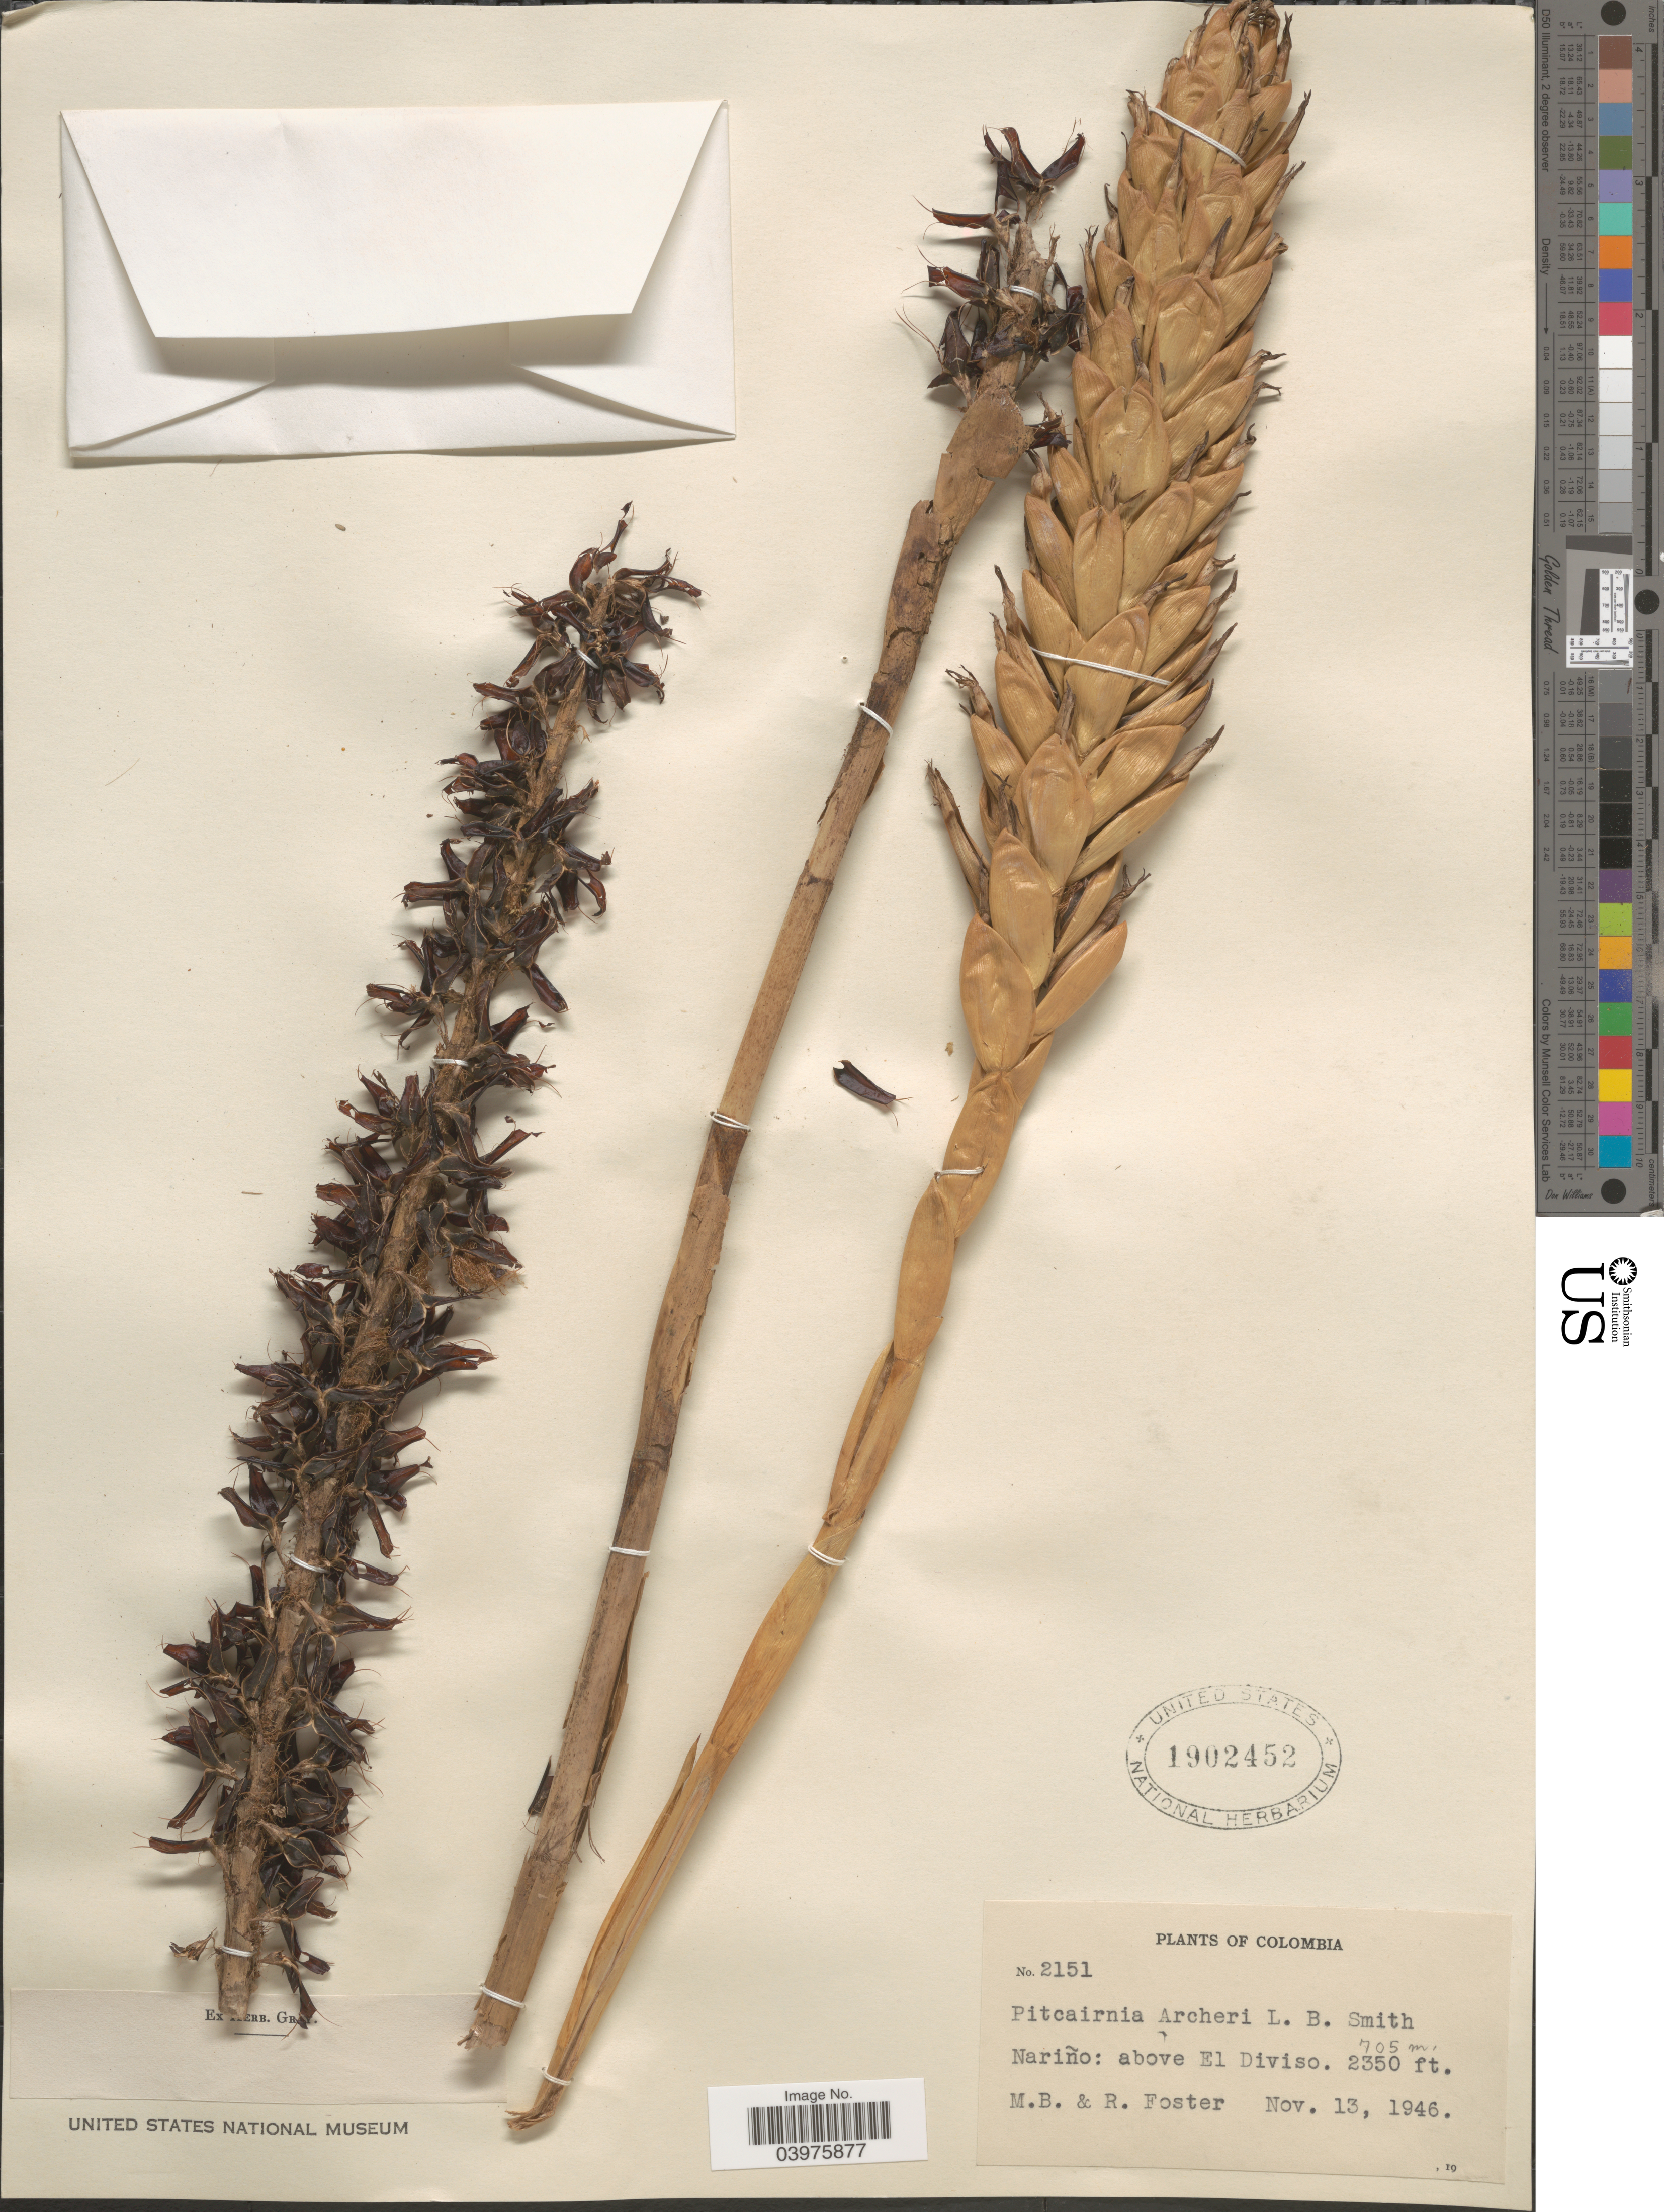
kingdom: Plantae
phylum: Tracheophyta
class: Liliopsida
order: Poales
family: Bromeliaceae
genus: Pitcairnia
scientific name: Pitcairnia archeri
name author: L.B. Sm.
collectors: M. B. Foster & R. Foster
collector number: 2151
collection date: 1946-11-13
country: Colombia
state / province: Nariño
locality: Above El Diviso.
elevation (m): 705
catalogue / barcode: US 1902452